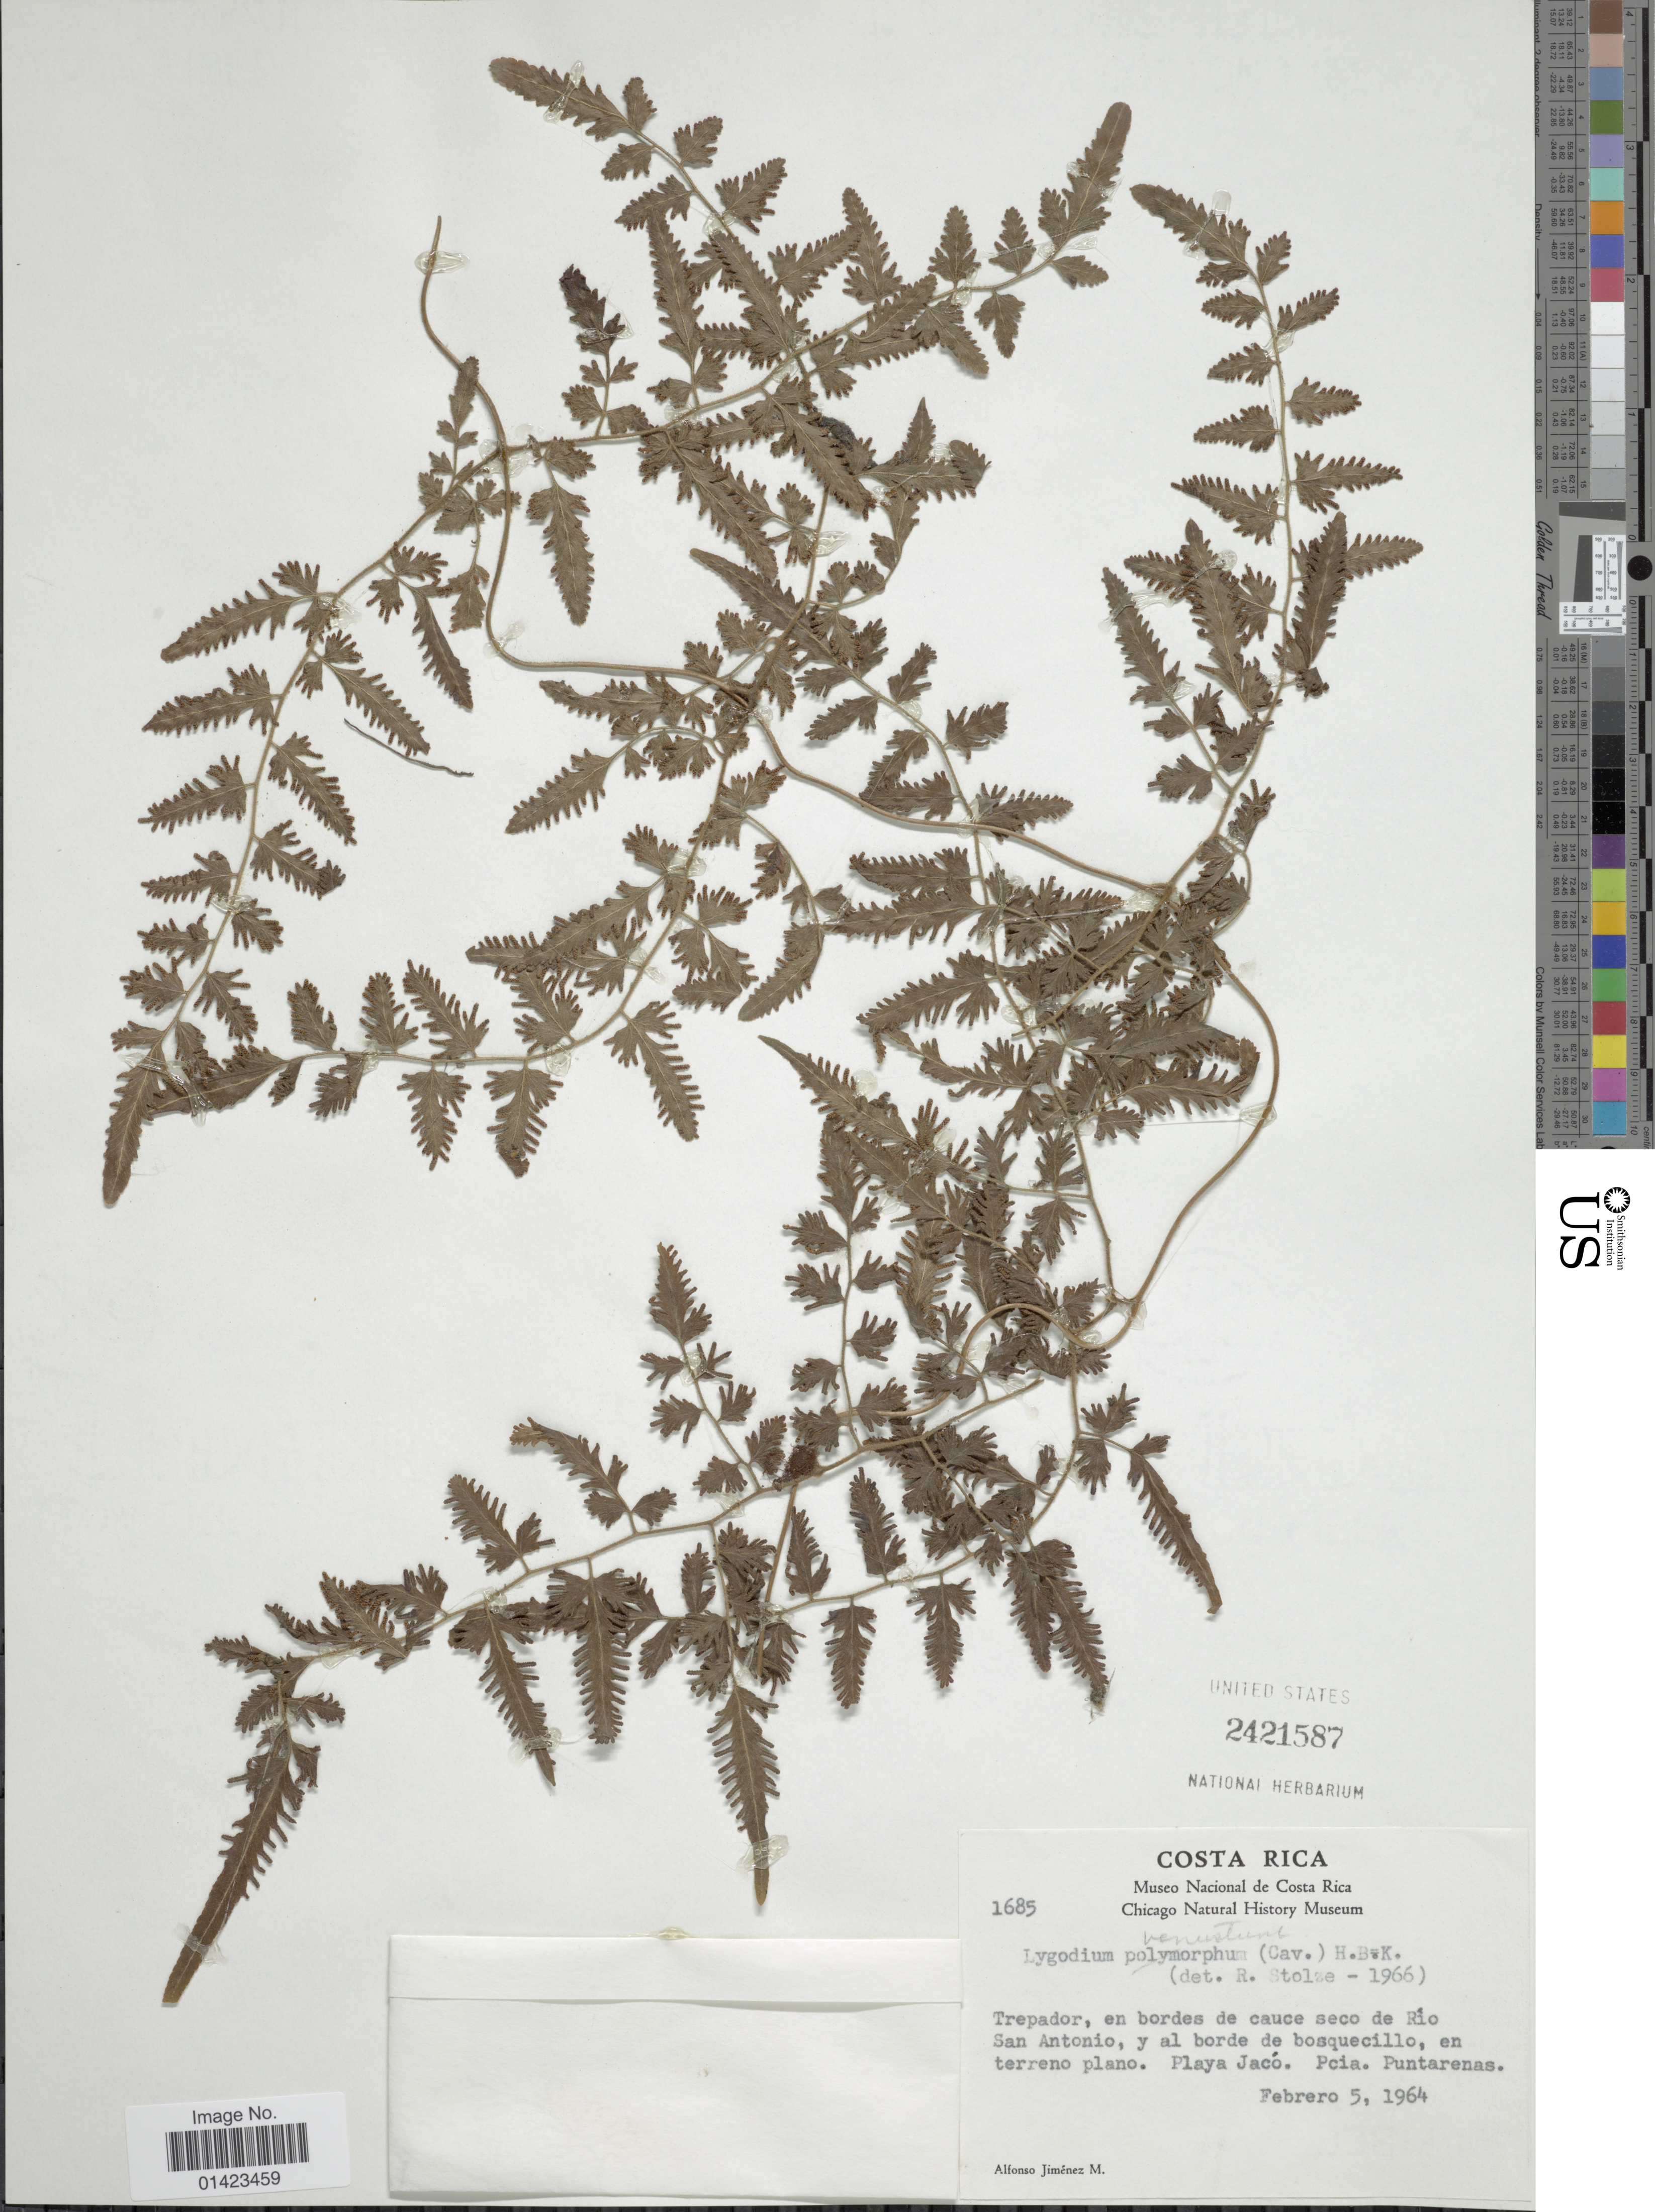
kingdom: Plantae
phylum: Tracheophyta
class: Polypodiopsida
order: Schizaeales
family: Lygodiaceae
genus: Lygodium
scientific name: Lygodium venustum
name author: Sw.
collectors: A. Jiménez M.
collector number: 1685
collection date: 1964-02-05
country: Costa Rica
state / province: Puntarenas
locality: Trepador en bordes de cauce seco de Rio San Antonio, y al borde de bosquecillo, en terreno plano Jacó, Pcia Puntarenas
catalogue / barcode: US 2421587